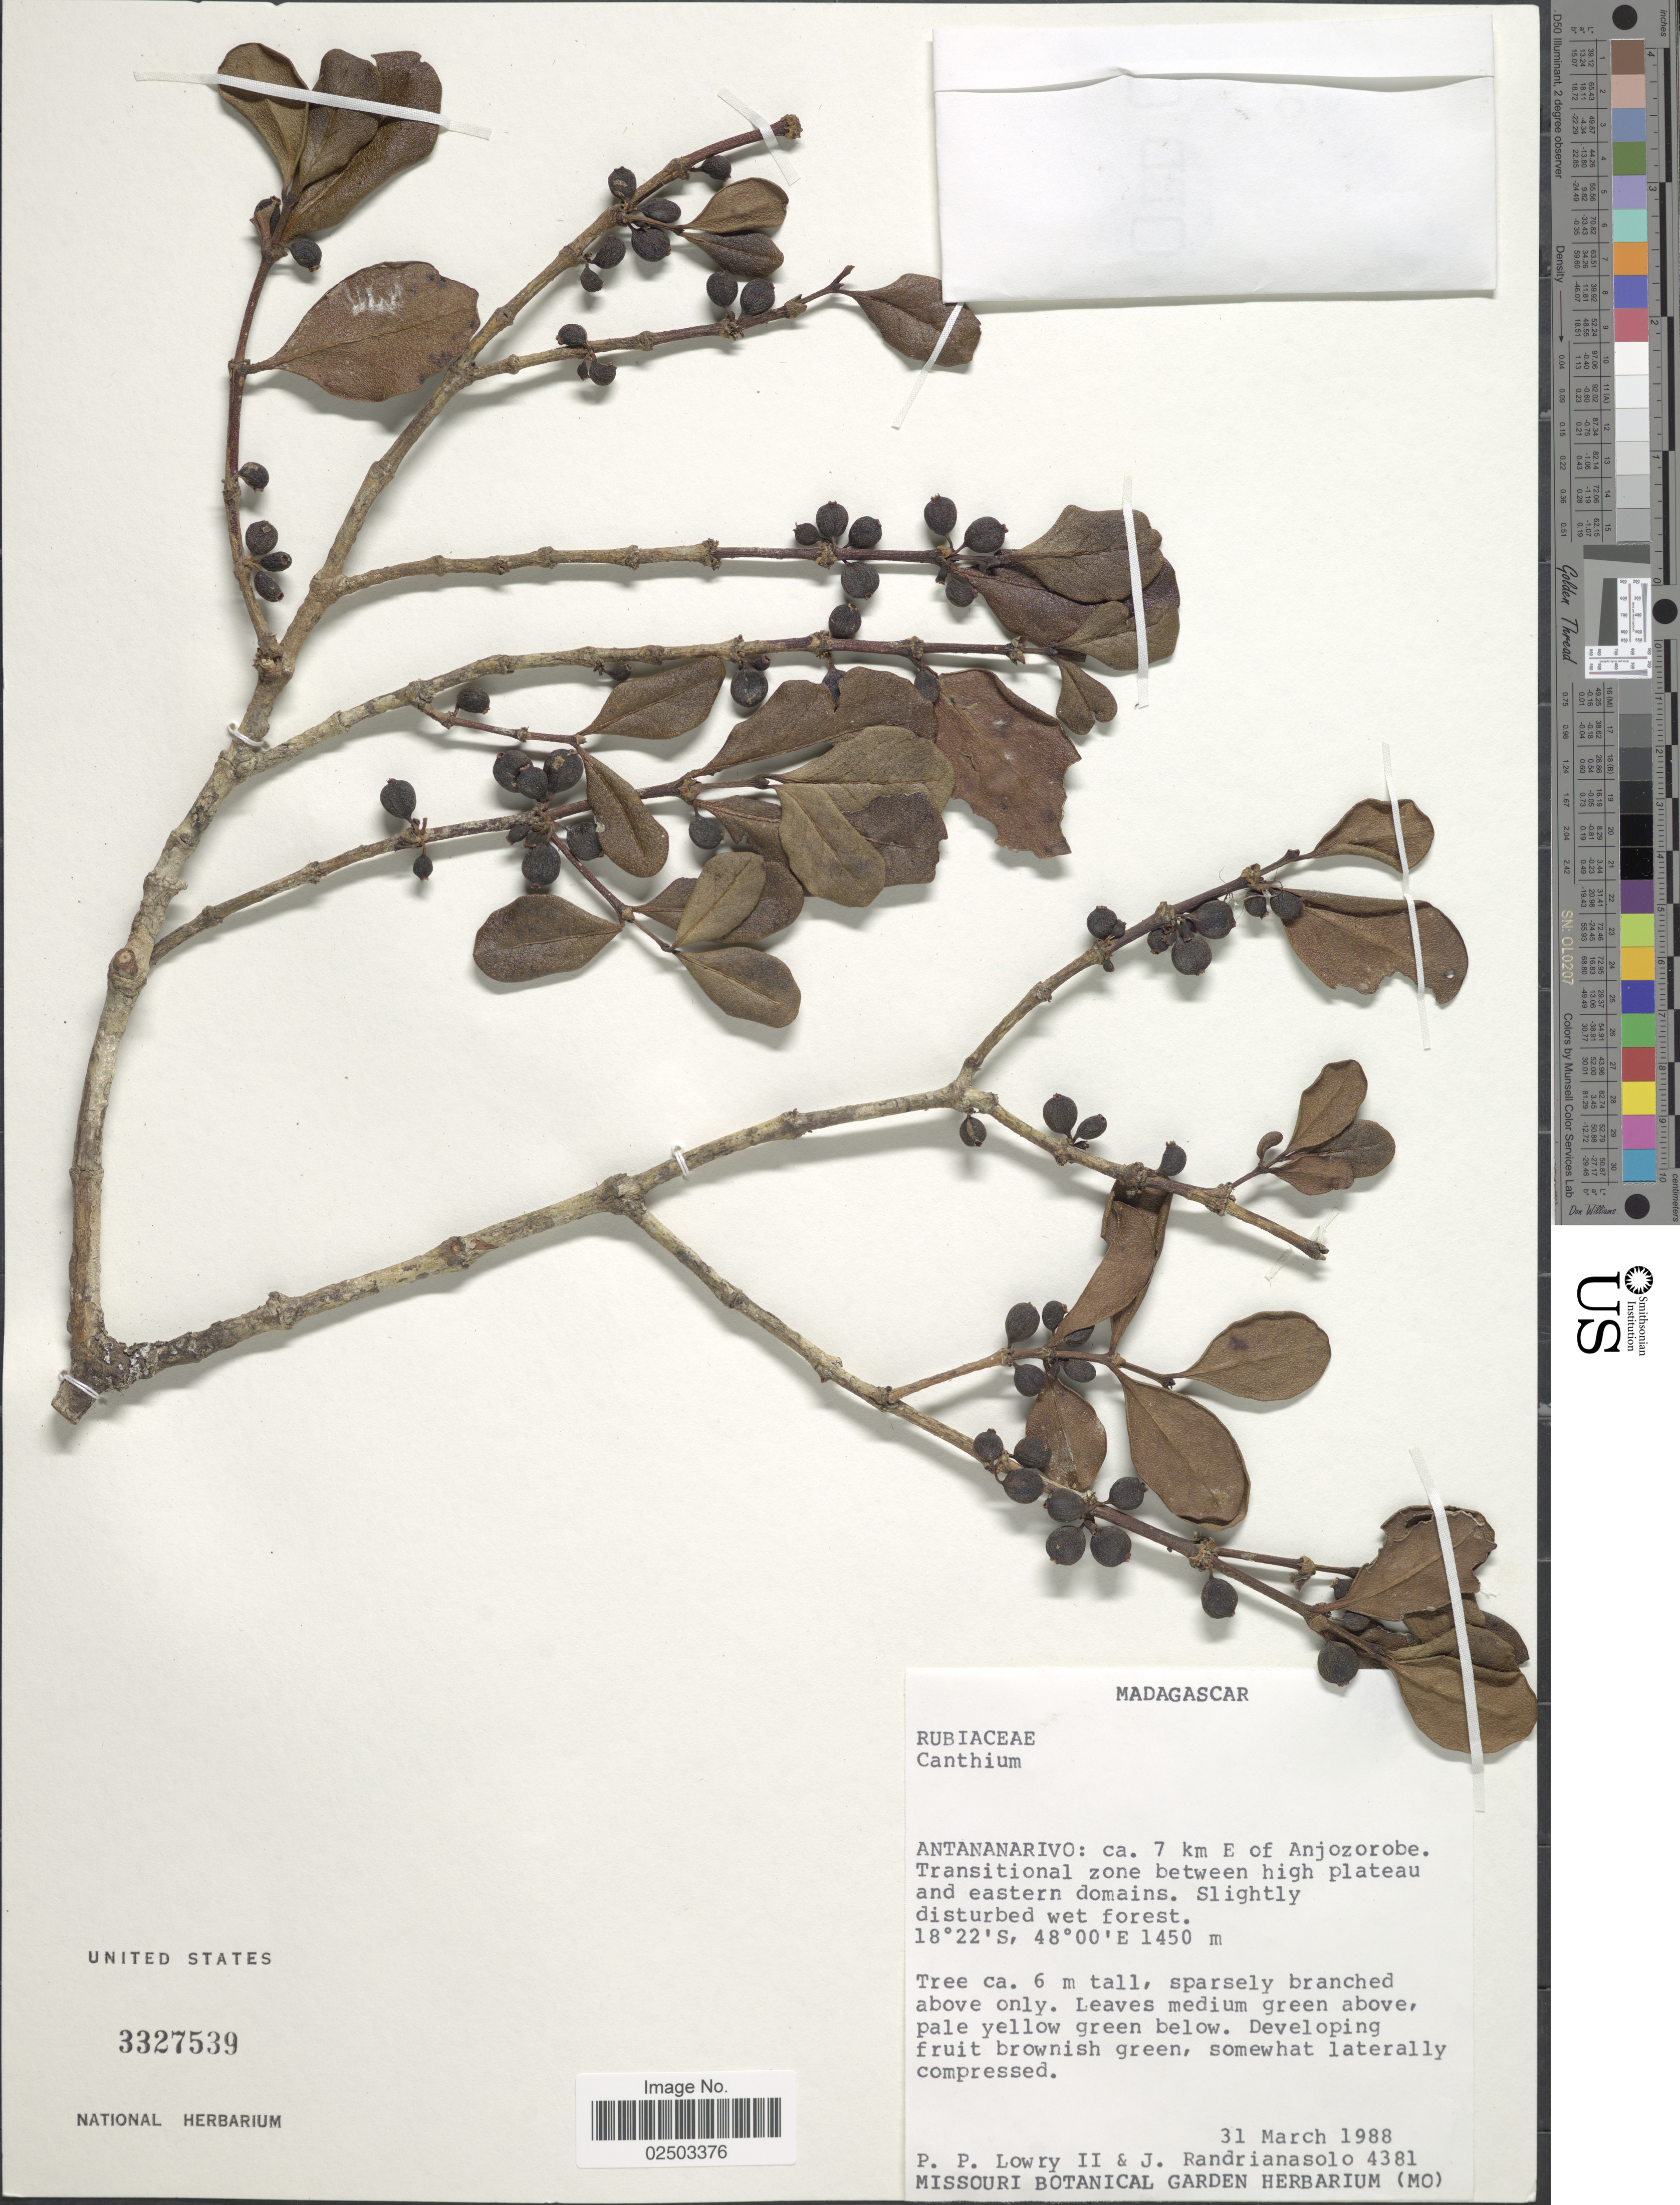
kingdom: Plantae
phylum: Tracheophyta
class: Magnoliopsida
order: Gentianales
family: Rubiaceae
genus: Bridsonia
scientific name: Bridsonia chamaedendrum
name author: (Kuntze) Verstraete & A.E. van Wyk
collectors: P. P. Lowry & J. Randrianasolo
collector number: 4381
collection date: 1988-03-31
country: Madagascar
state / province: Analamanga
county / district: Anjozorobe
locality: Ca. 7 km E of Anjozorobe, Transitional zone between high plateau and eastern domains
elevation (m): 1450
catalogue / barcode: US 3327539